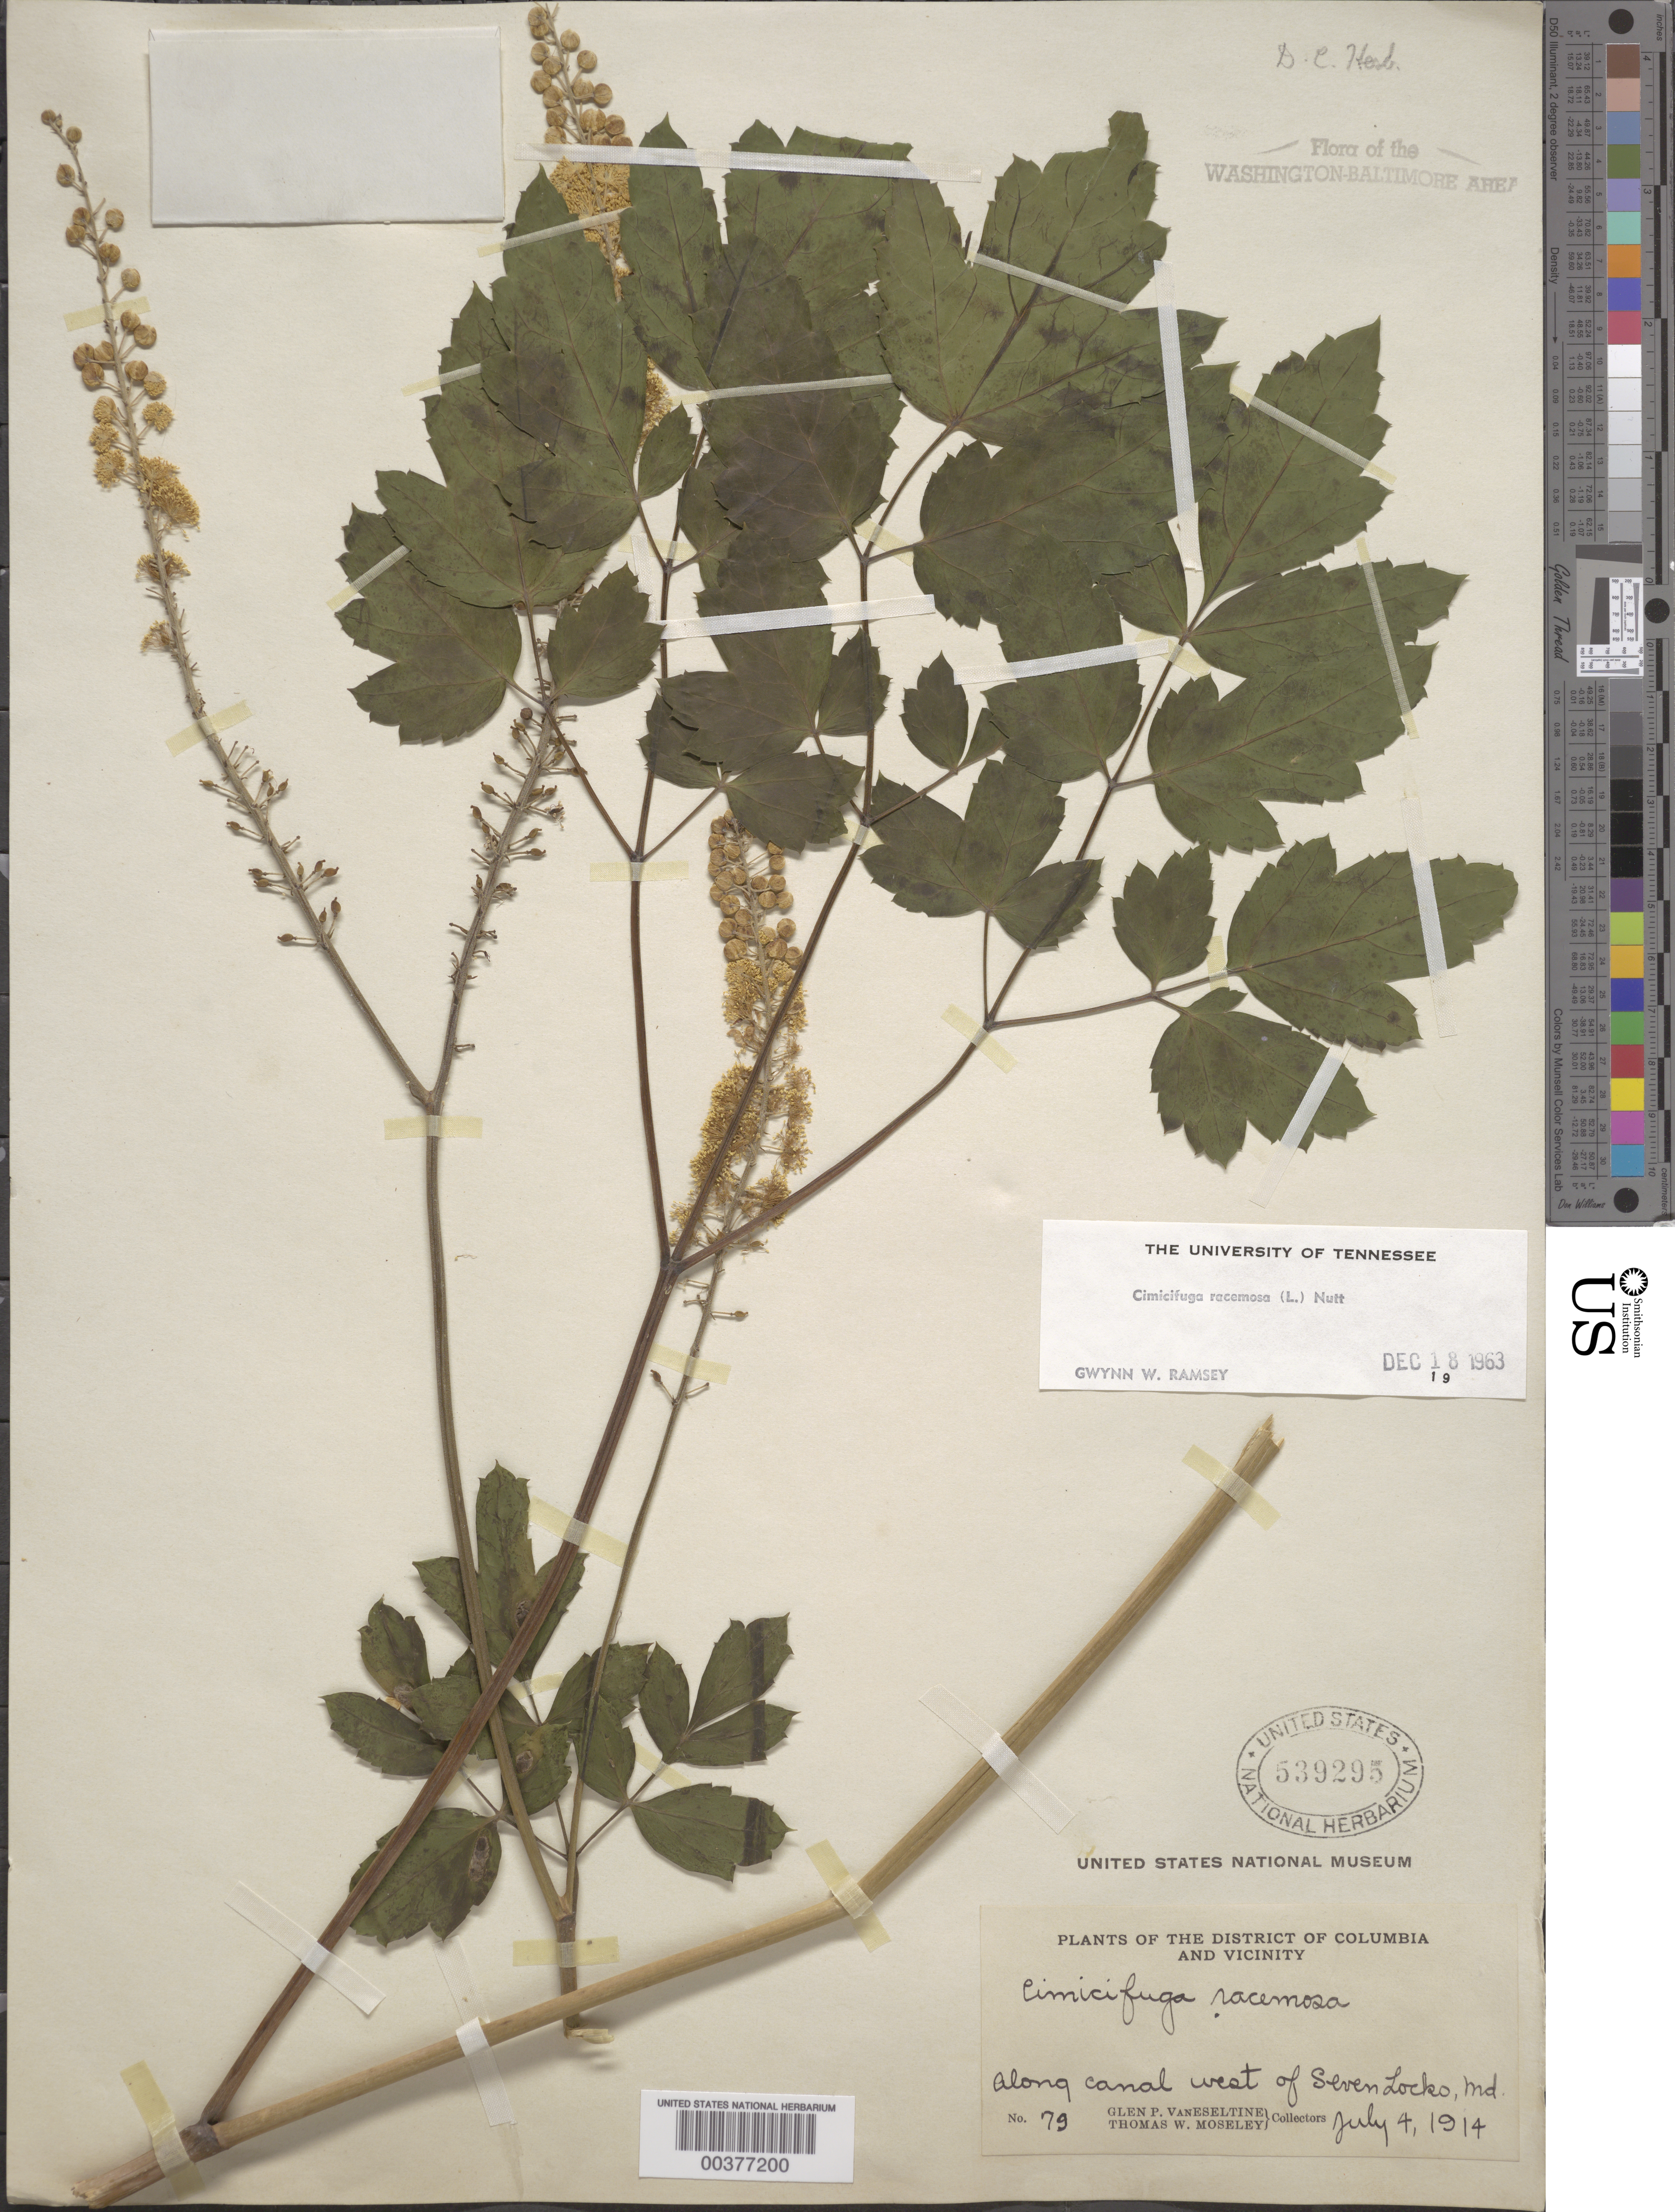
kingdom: Plantae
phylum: Tracheophyta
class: Magnoliopsida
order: Ranunculales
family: Ranunculaceae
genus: Actaea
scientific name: Actaea racemosa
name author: L.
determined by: Strong, M. T., (US), Smithsonian Institution - National Museum of Natural History (UNITED STATES)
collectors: G. P. Van Eseltine & T. Moseley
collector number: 79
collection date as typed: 04 Jul 1914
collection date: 1914-07-04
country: United States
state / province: Maryland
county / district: Montgomery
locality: C. & O. Canal west of Seven Locks C. and O. Canal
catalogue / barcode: US 539295